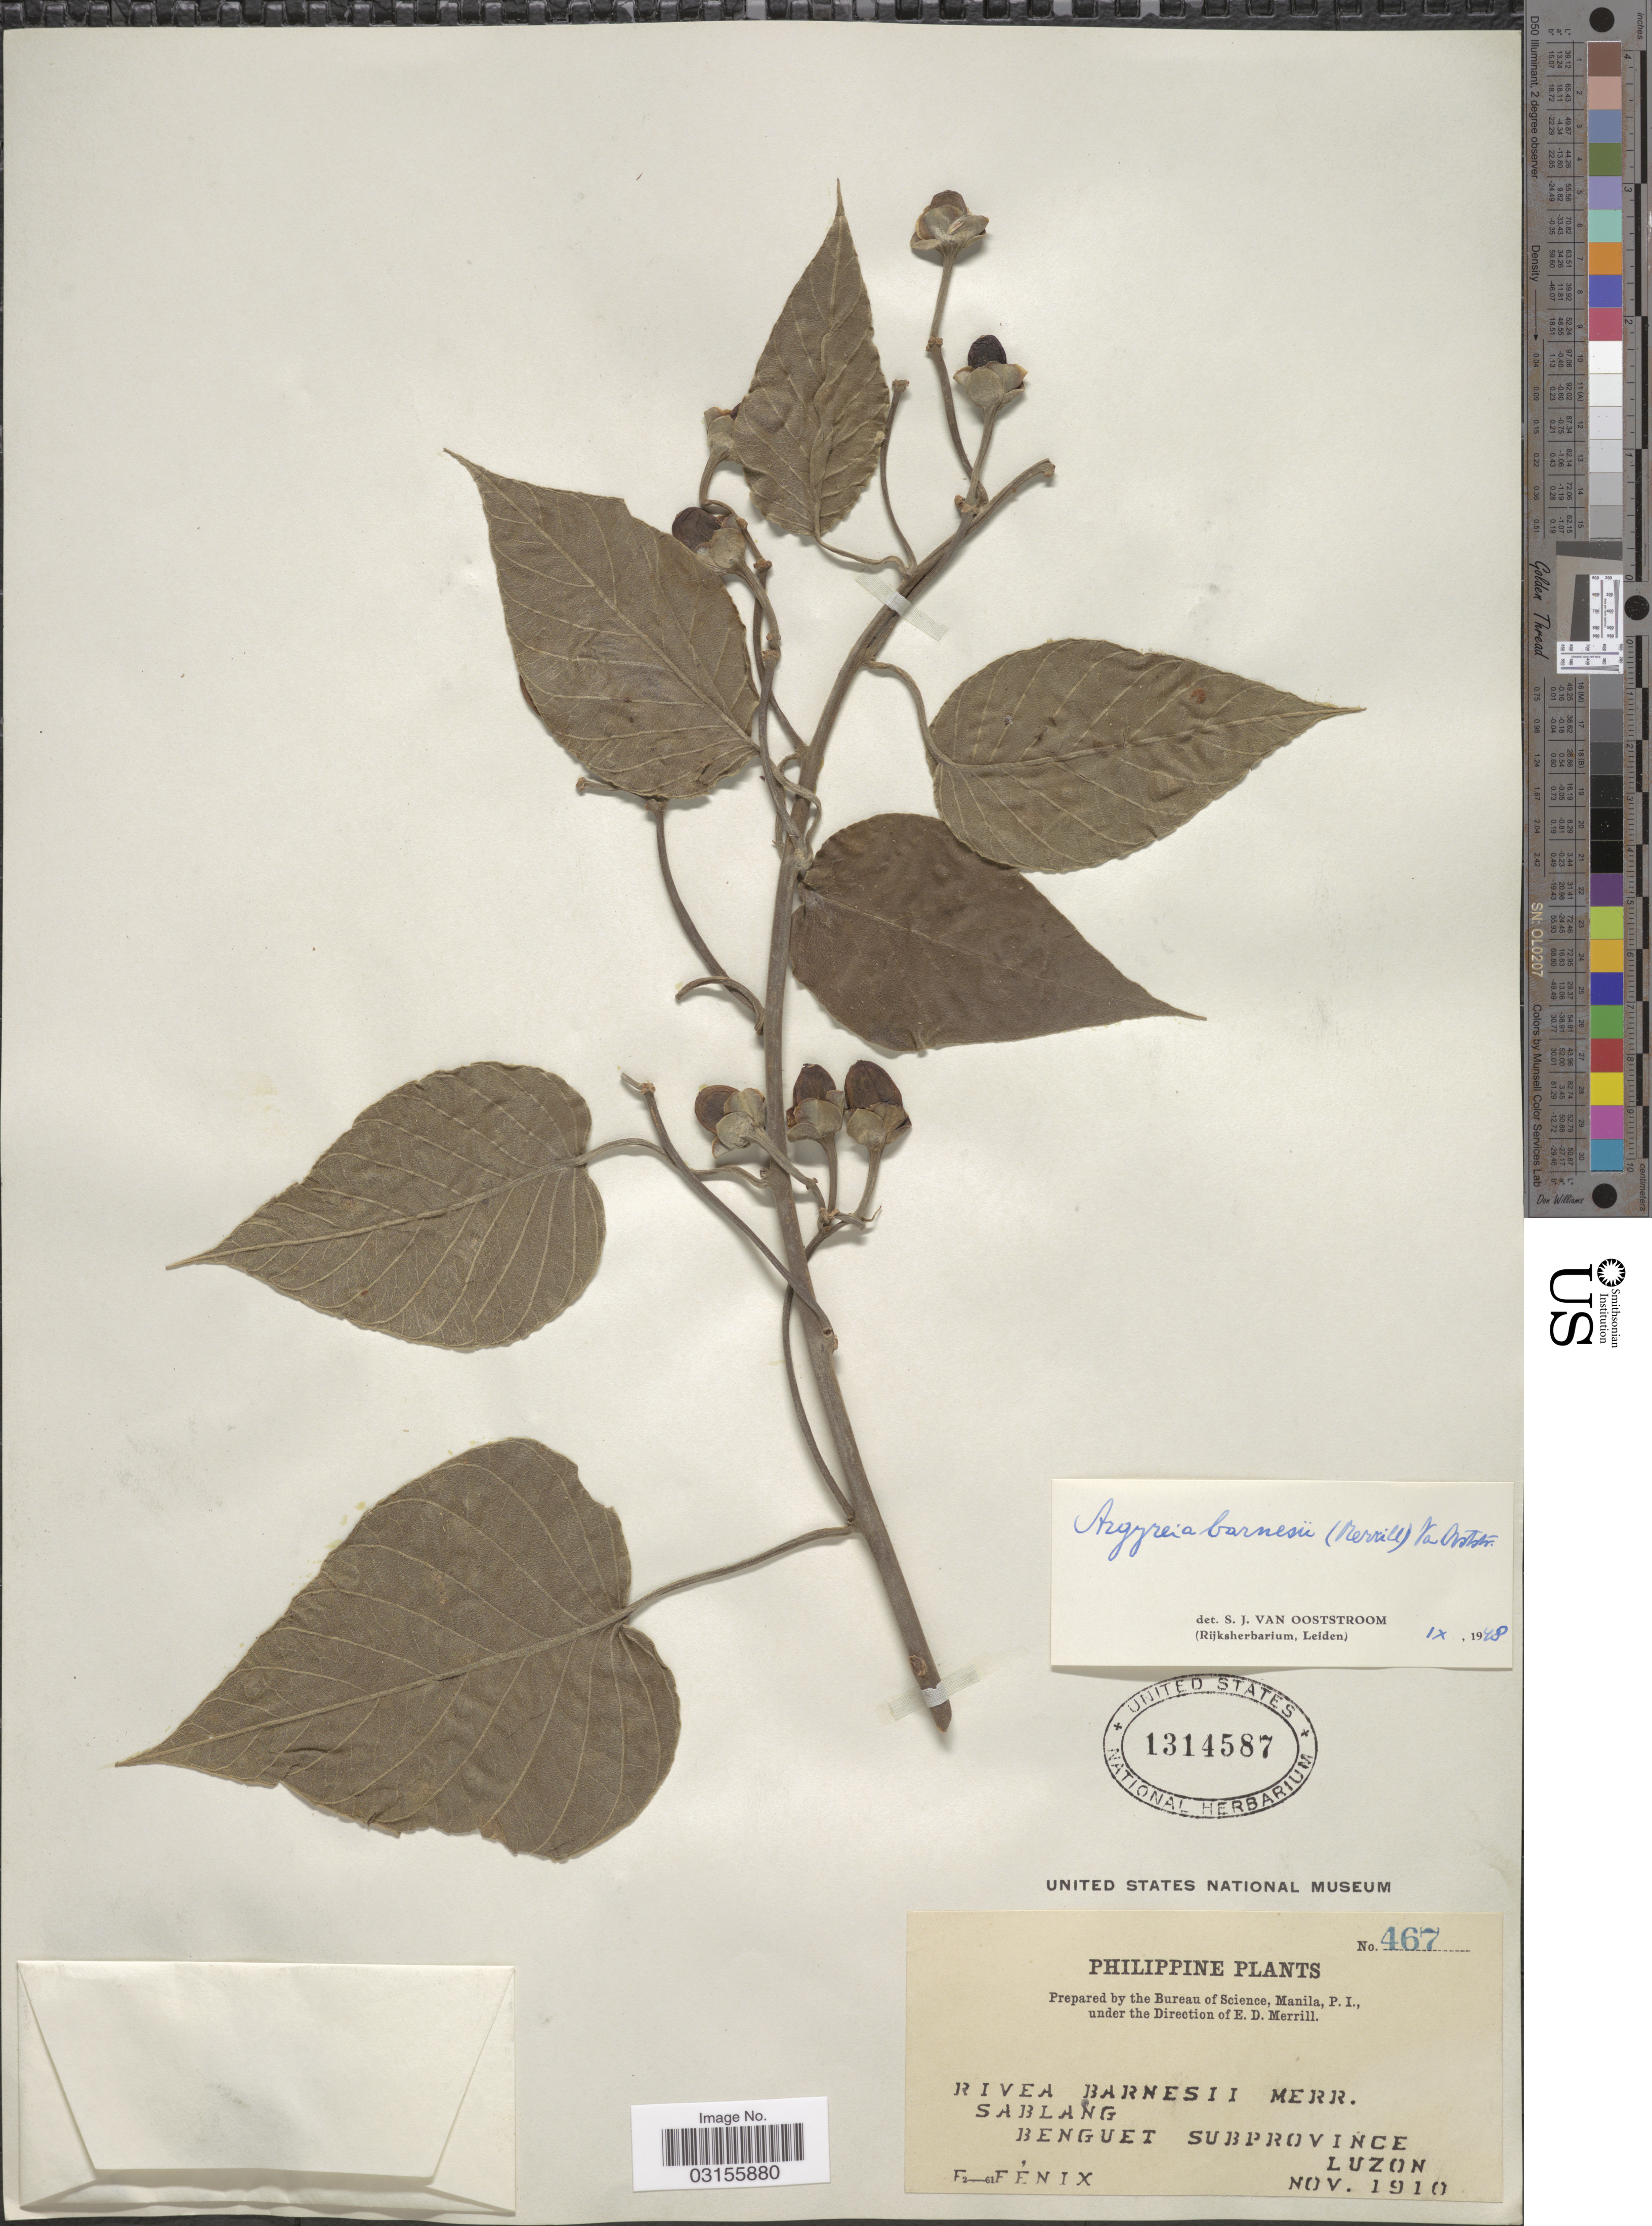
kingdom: Plantae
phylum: Tracheophyta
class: Magnoliopsida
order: Solanales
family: Convolvulaceae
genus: Argyreia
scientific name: Argyreia barnesii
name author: Ooststr.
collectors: E. Fénix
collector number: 467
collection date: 1910-11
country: Philippines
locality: Sablang Benguet Subprovince. Luzon.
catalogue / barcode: US 1314587